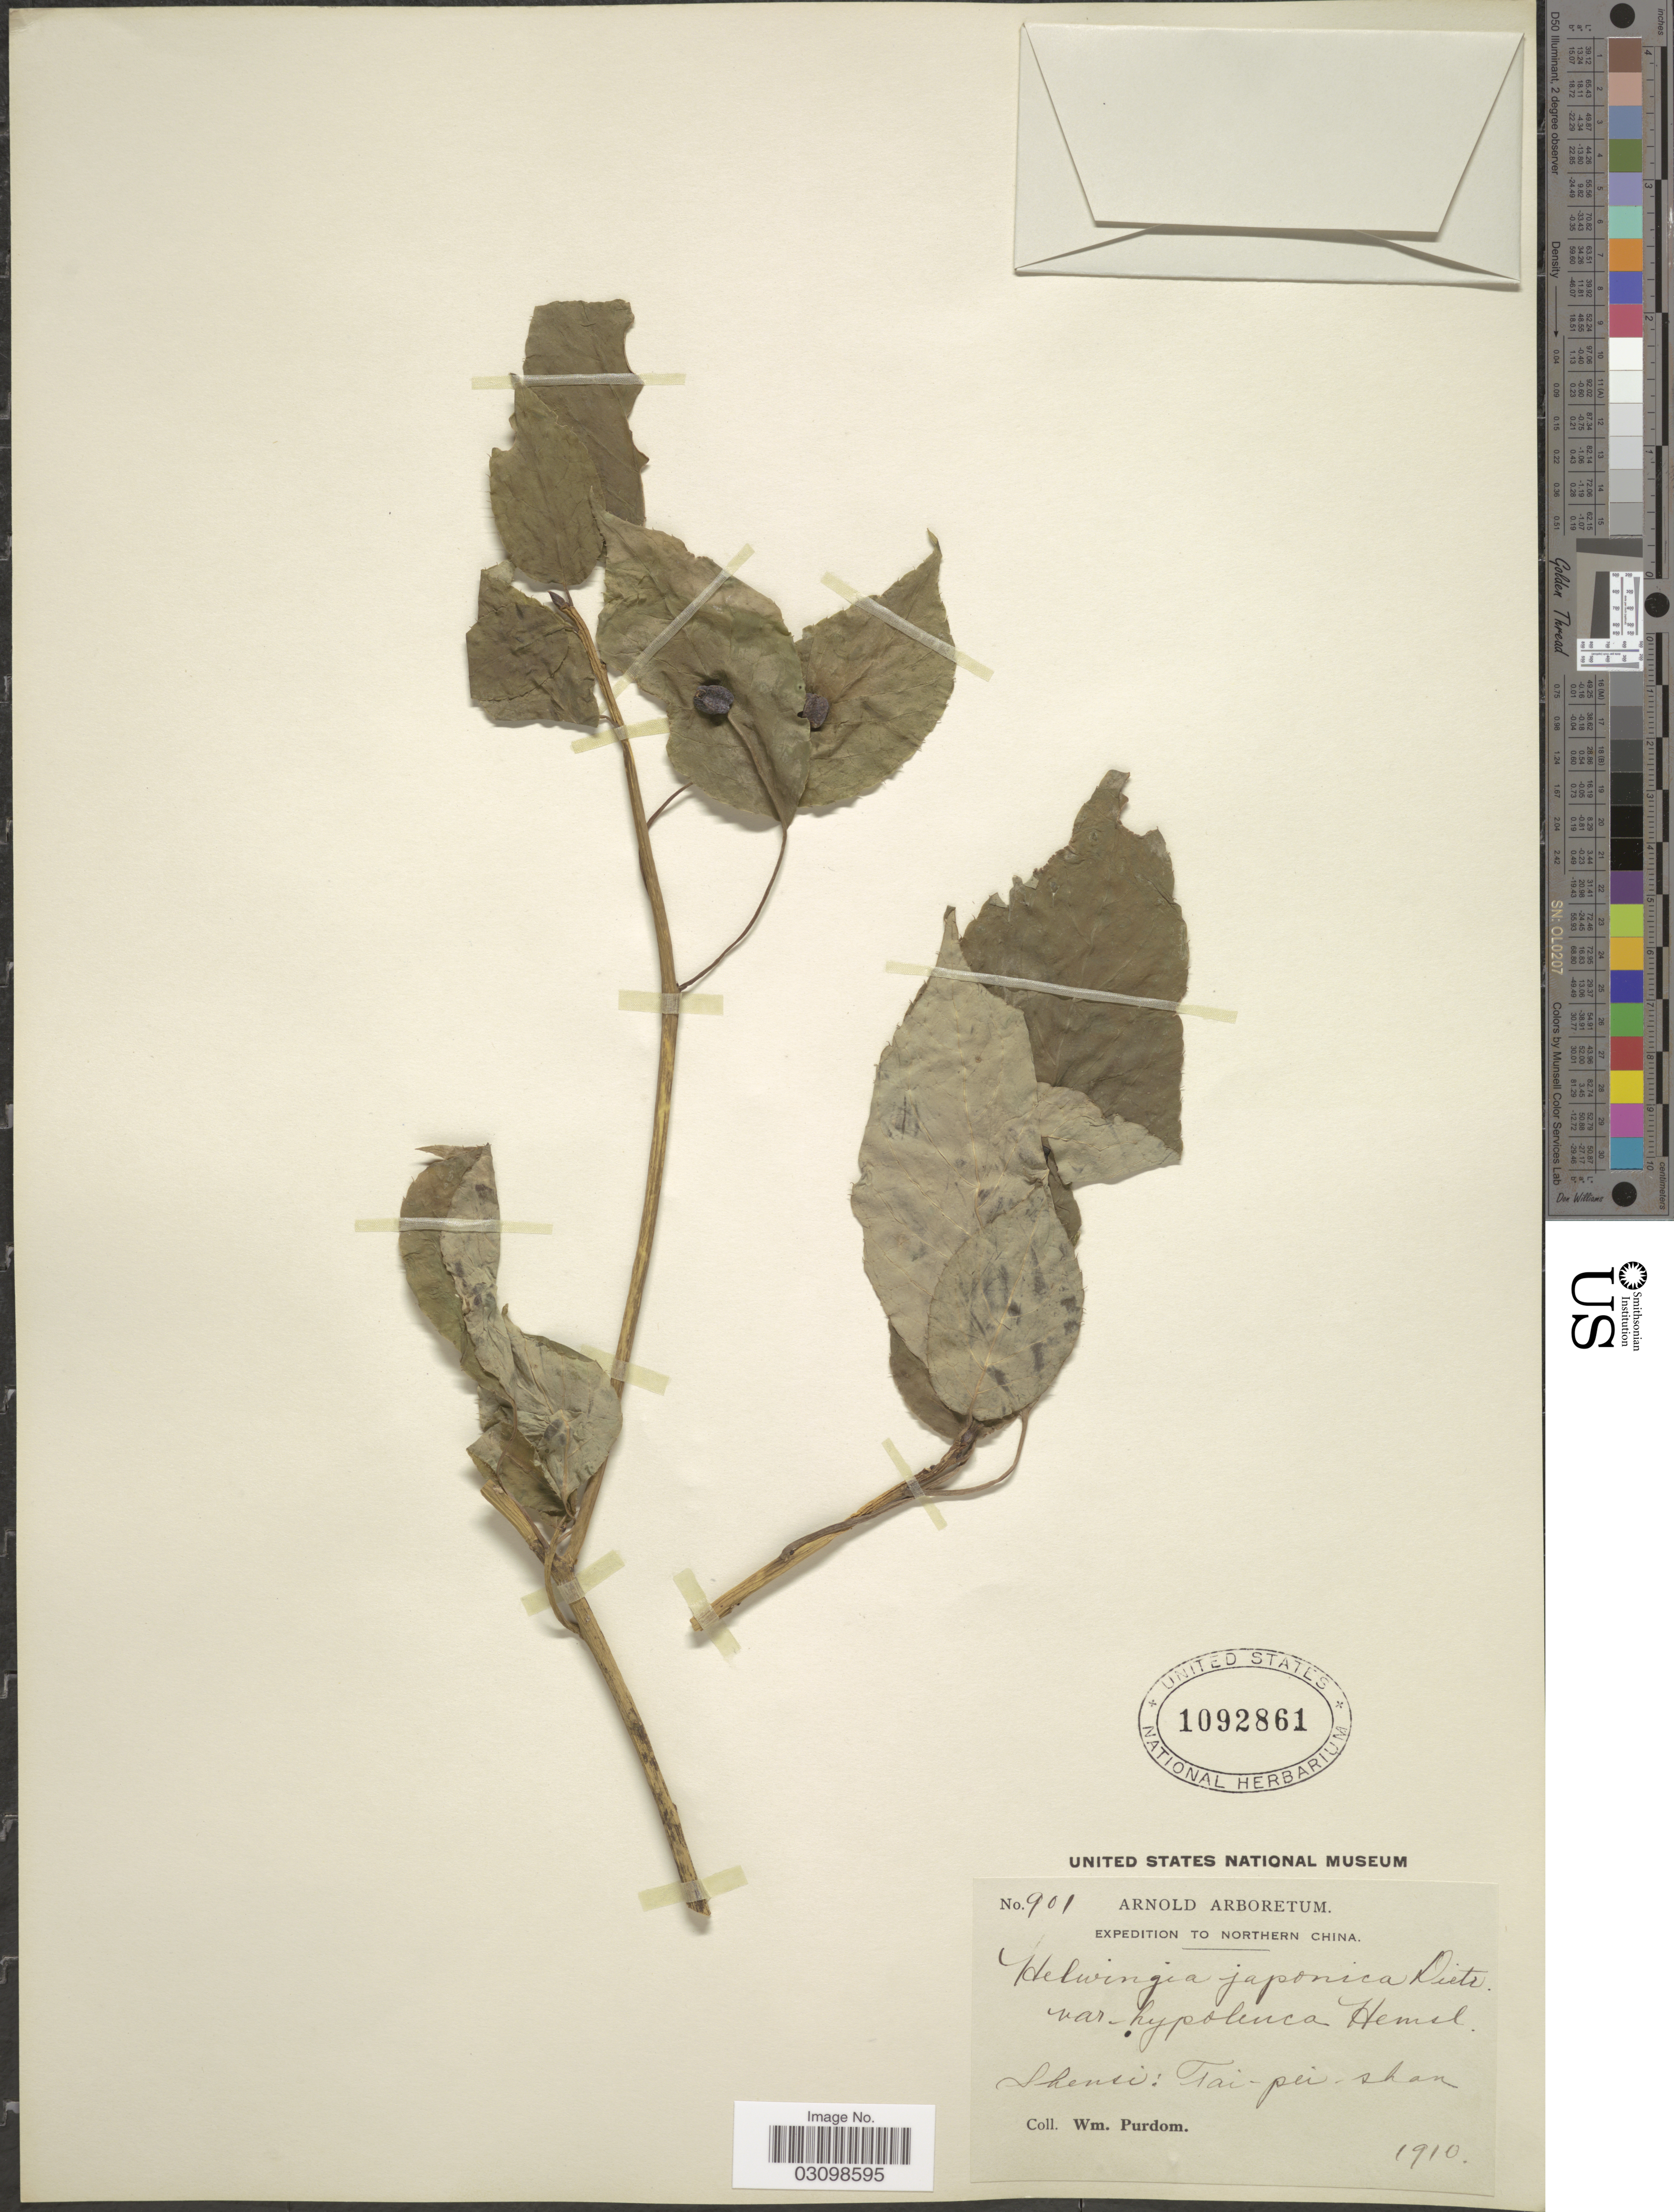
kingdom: Plantae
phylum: Tracheophyta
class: Magnoliopsida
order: Aquifoliales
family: Helwingiaceae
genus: Helwingia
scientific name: Helwingia japonica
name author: (Thunb.) Dietr.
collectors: W. Purdom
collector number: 901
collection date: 1910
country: China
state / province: Shaanxi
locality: Northern China. Shensi: Tai-pei-shan.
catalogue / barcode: US 1092861